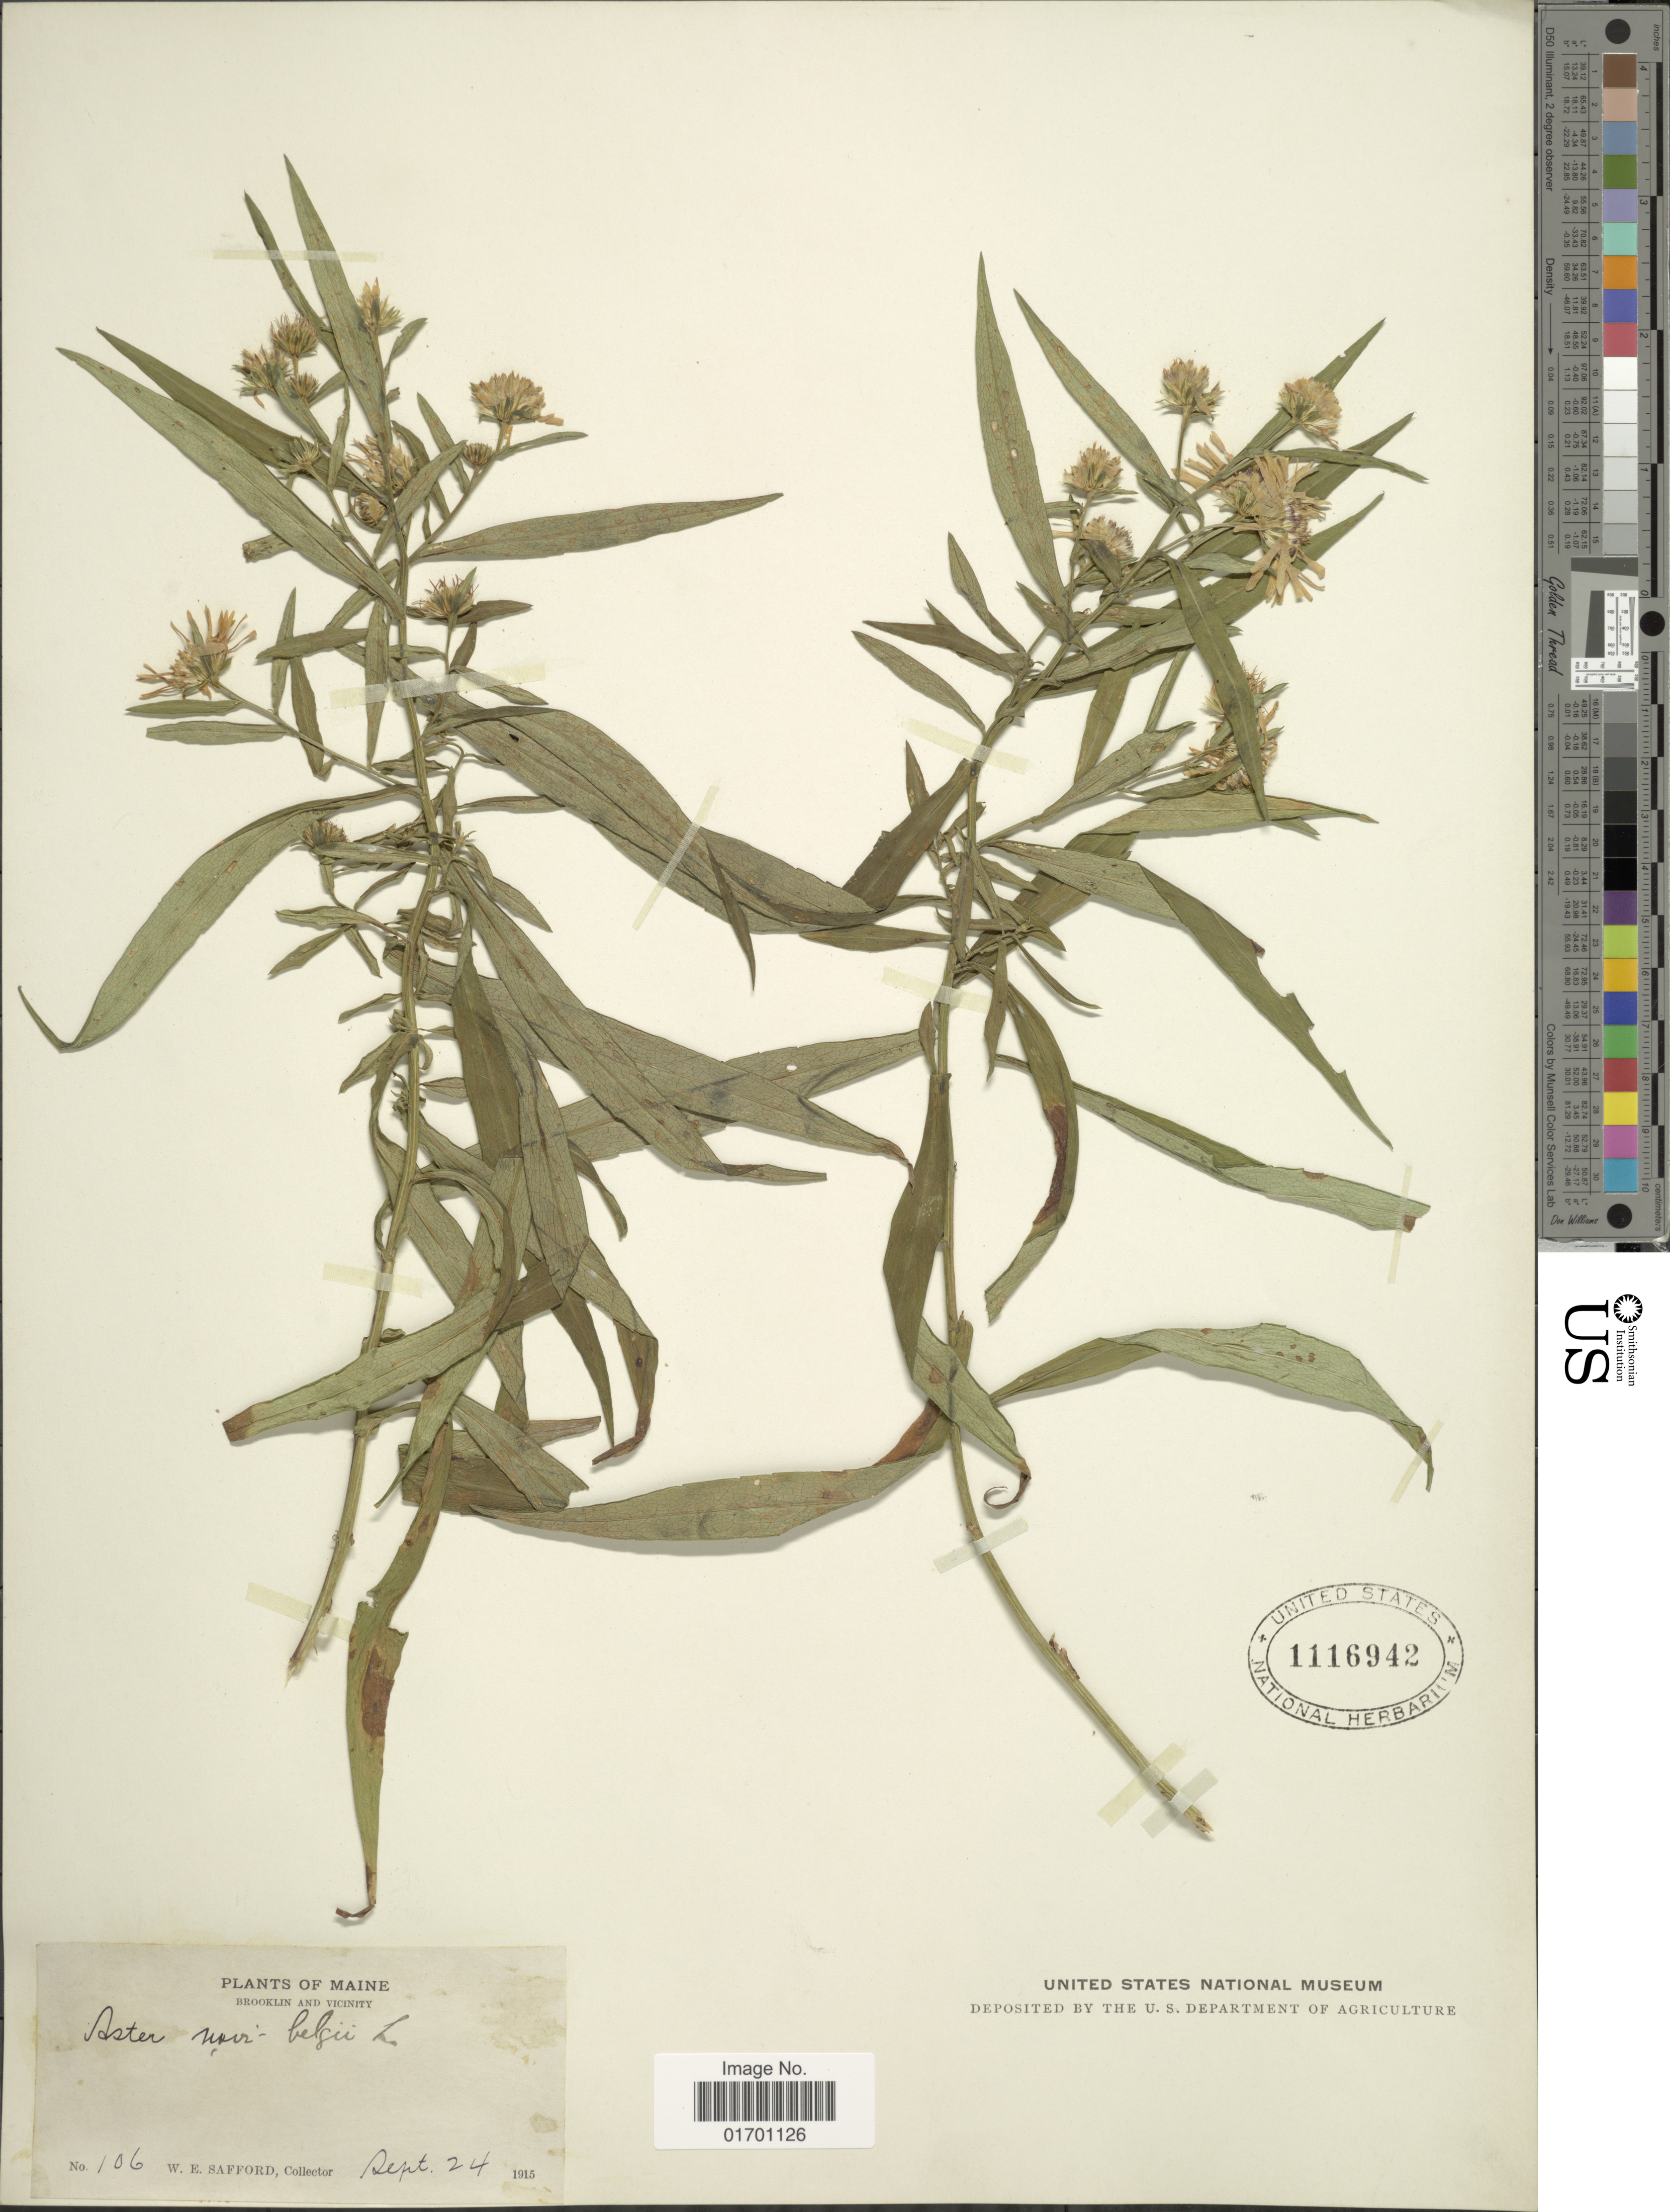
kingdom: Plantae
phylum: Tracheophyta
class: Magnoliopsida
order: Asterales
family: Asteraceae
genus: Symphyotrichum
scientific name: Symphyotrichum novi-belgii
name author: (L.) G.L. Nesom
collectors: W. E. Safford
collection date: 1915-09-24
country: United States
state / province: Maine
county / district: Hancock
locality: Brooklin and Vicinity.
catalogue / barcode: US 1116942